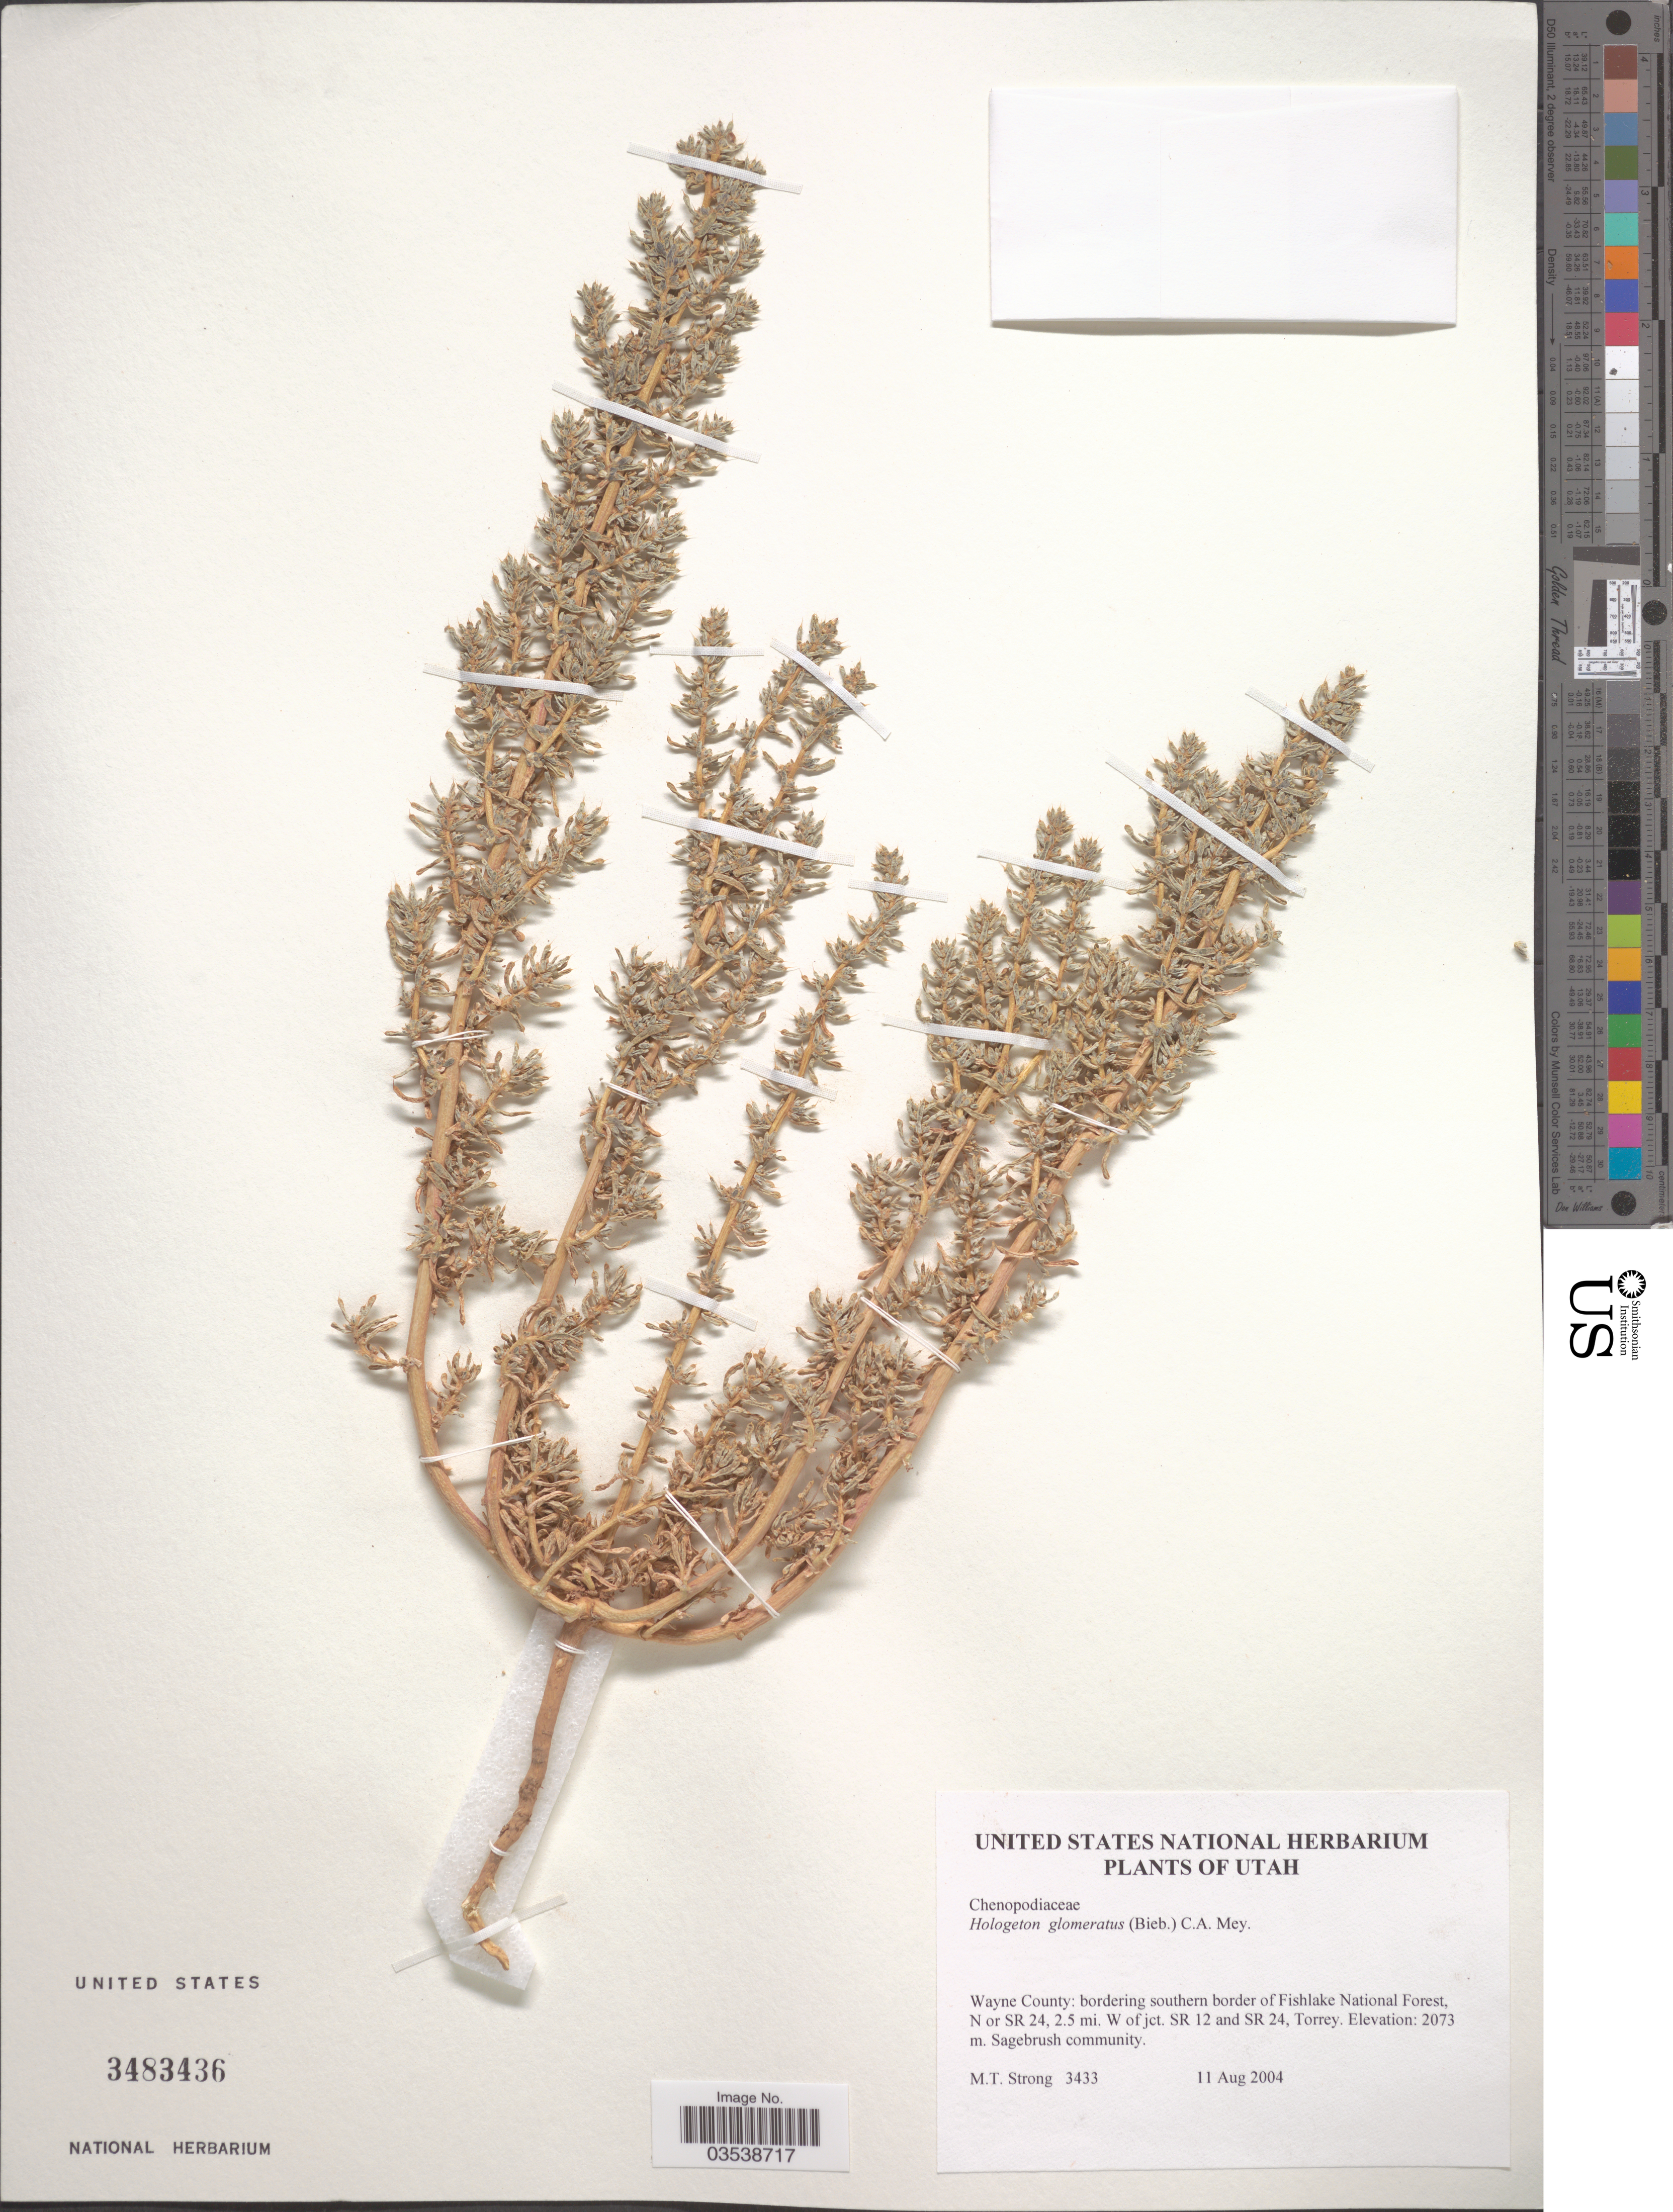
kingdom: Plantae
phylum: Tracheophyta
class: Magnoliopsida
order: Caryophyllales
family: Amaranthaceae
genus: Halogeton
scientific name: Halogeton glomeratus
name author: (M. Bieb.) C.A. Mey.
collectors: M. T. Strong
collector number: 3433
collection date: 2004-08-11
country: United States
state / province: Utah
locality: Wayne County: bordering southern border of Fishlake National Forest, N or SR 24, 2.5 mi. W of jct. SR 12 and SR 24, Torrey.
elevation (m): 2073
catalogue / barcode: US 3483436